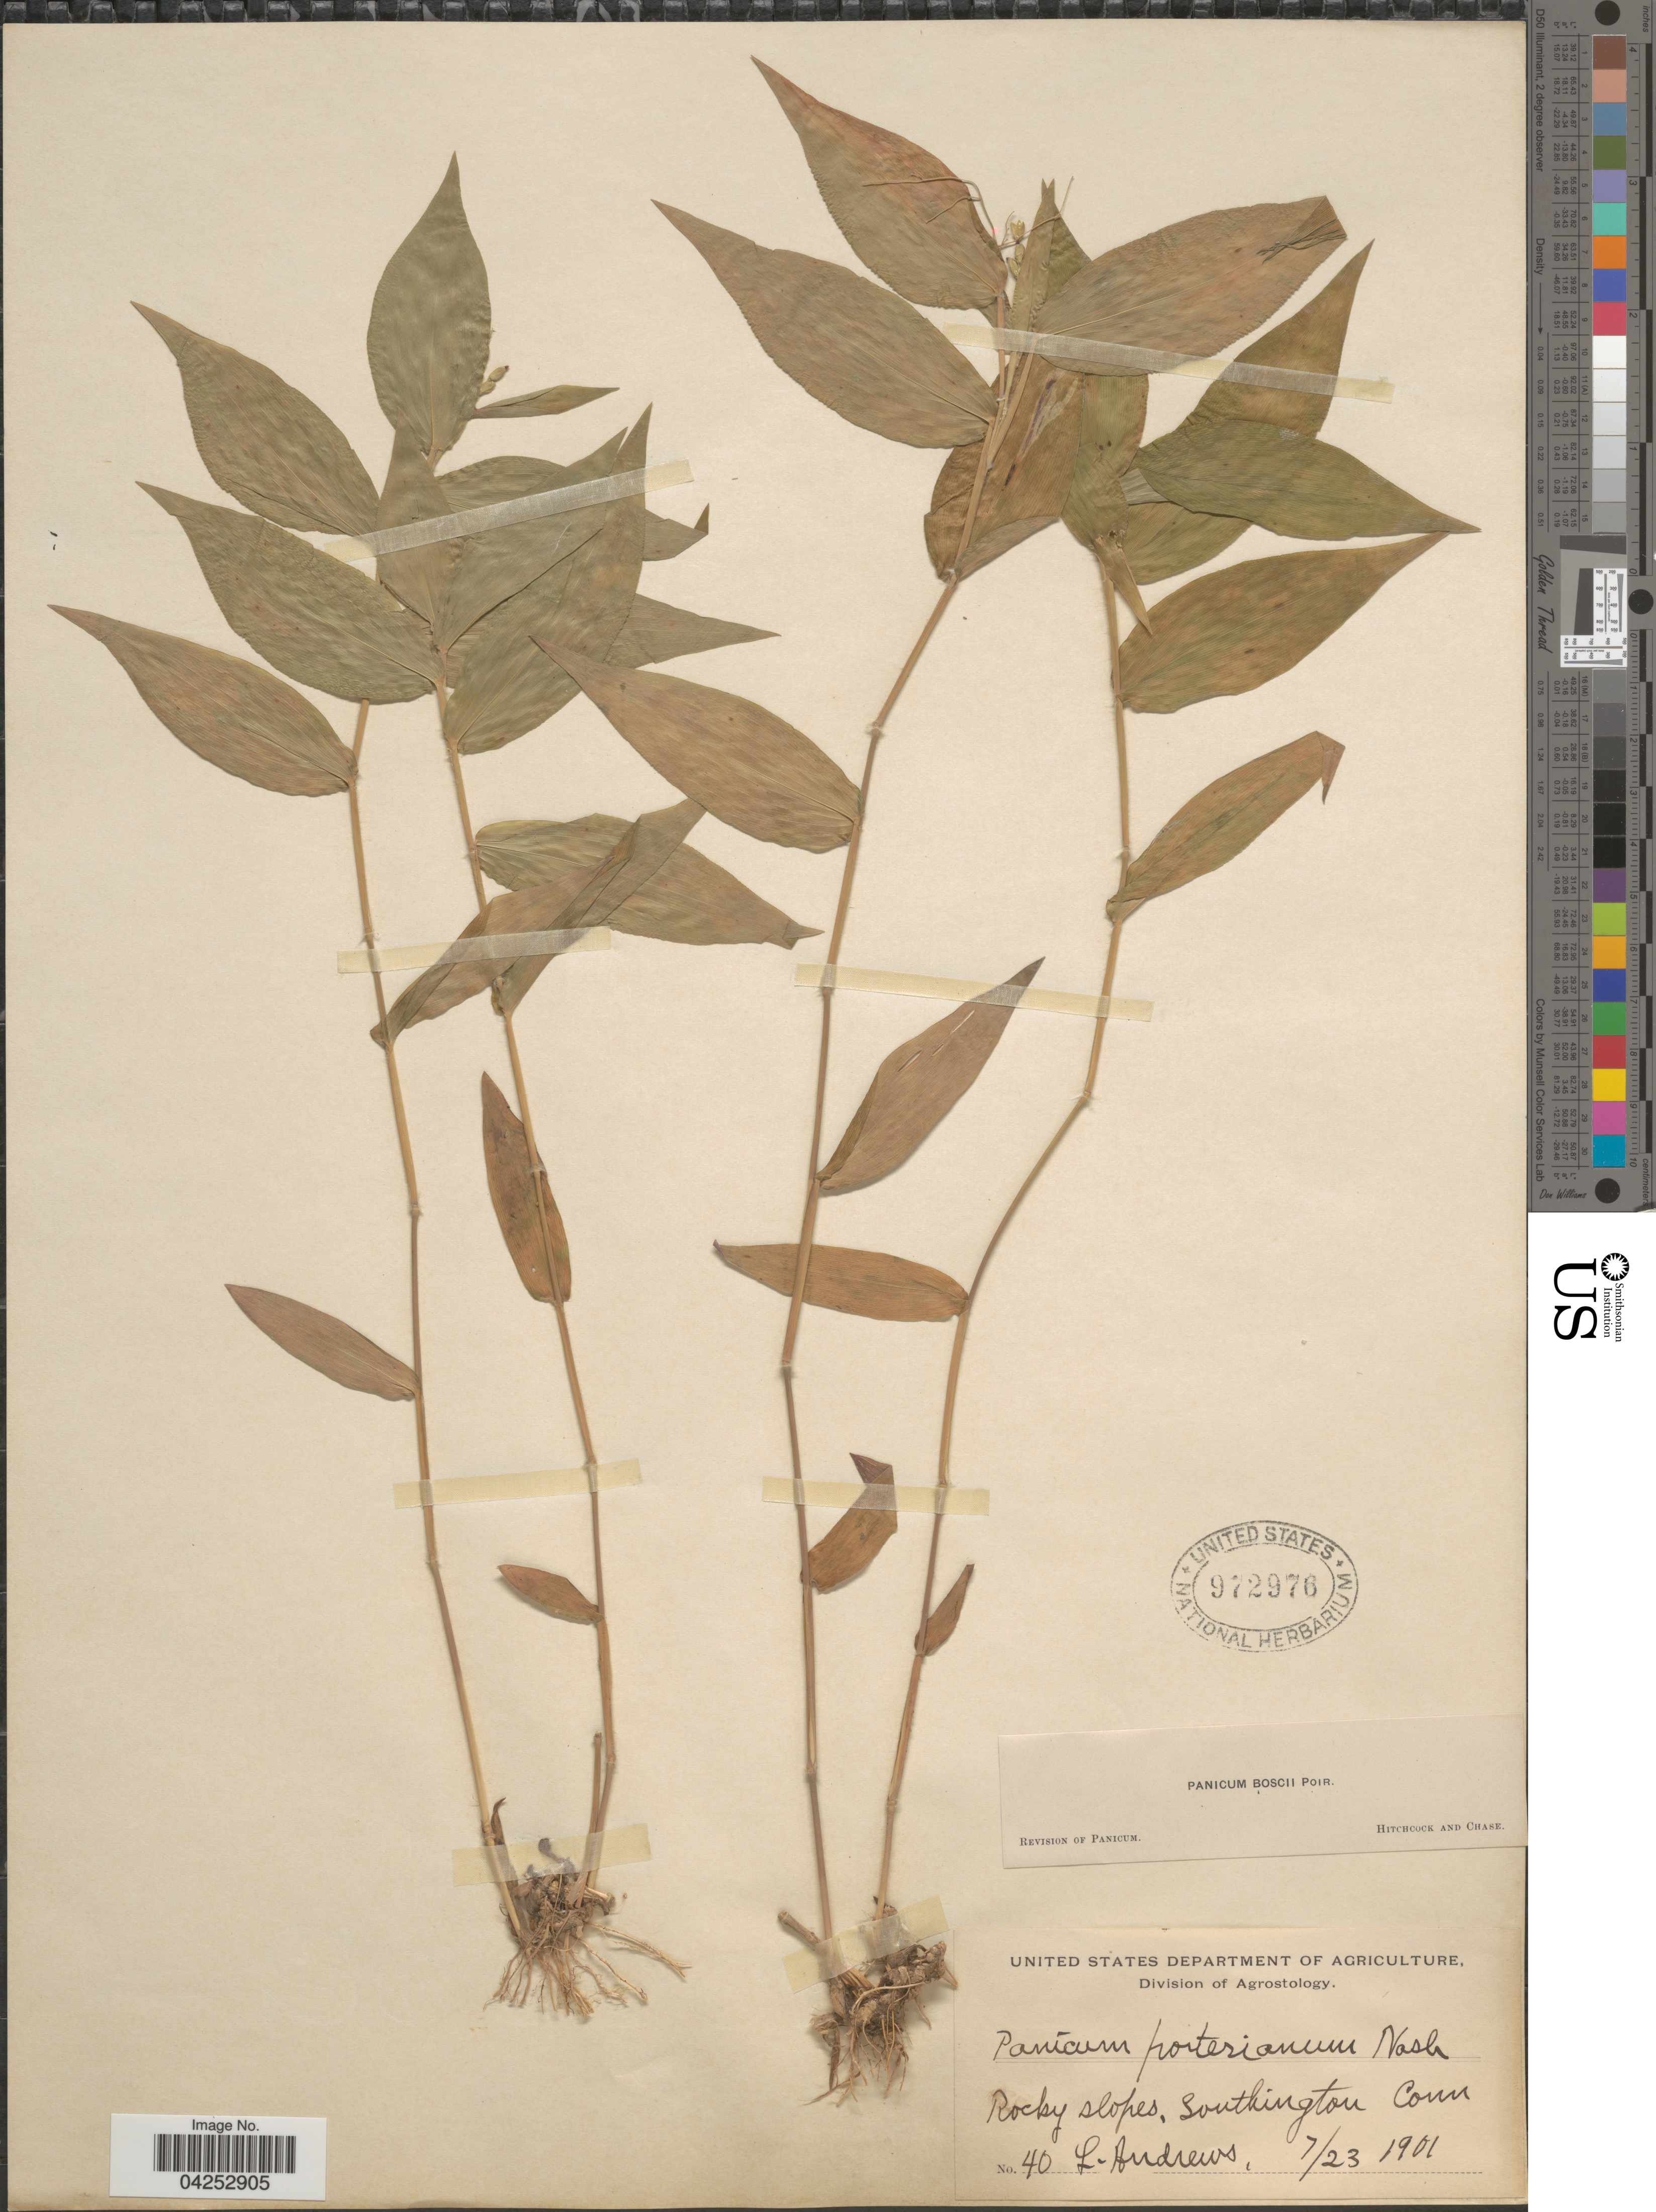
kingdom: Plantae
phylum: Tracheophyta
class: Liliopsida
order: Poales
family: Poaceae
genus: Dichanthelium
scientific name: Dichanthelium boscii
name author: (Poir.) Gould & C.A. Clark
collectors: L. Andrews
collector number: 40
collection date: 1901-07-23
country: United States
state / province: Connecticut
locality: Rocky slopes, Southington.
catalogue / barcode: US 972976